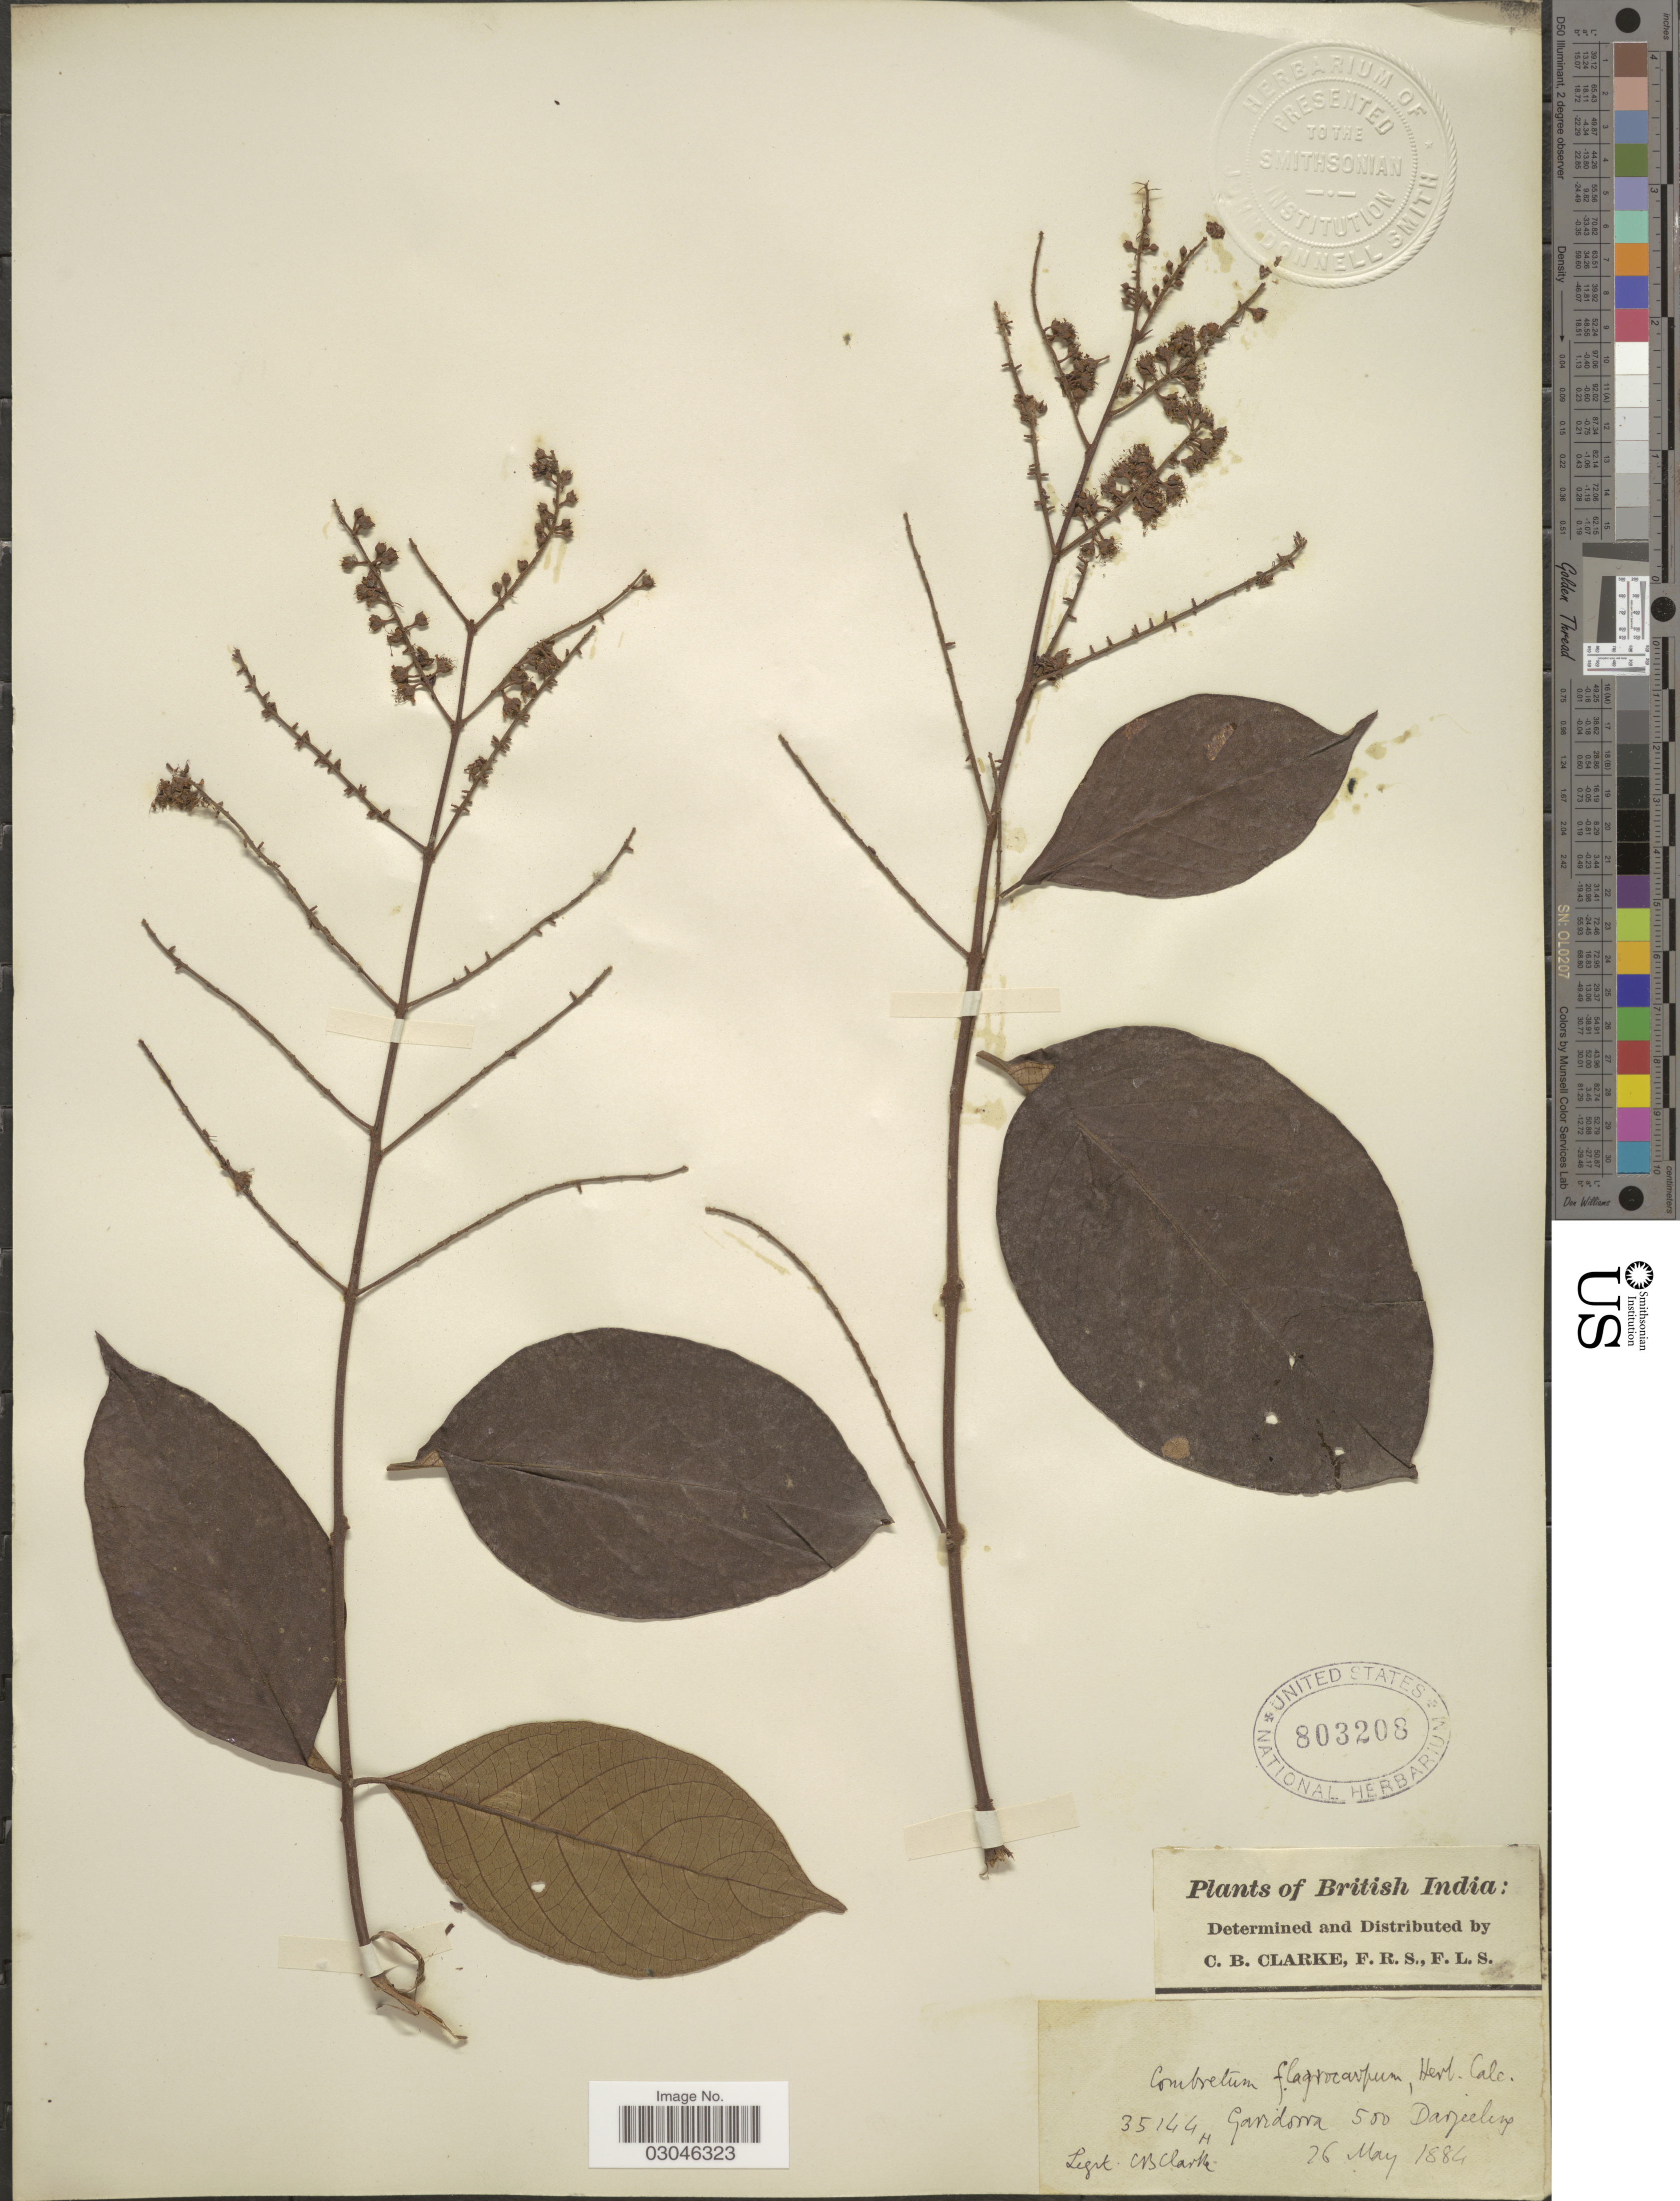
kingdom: Plantae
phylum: Tracheophyta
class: Magnoliopsida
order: Myrtales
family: Combretaceae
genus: Combretum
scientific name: Combretum flagrocarpum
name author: C.B. Clarke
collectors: C. B. Clarke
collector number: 35144H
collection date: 1884-05-26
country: India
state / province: West Bengal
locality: British India. Garidowa [interpreted] Darjeeling.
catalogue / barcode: US 803208